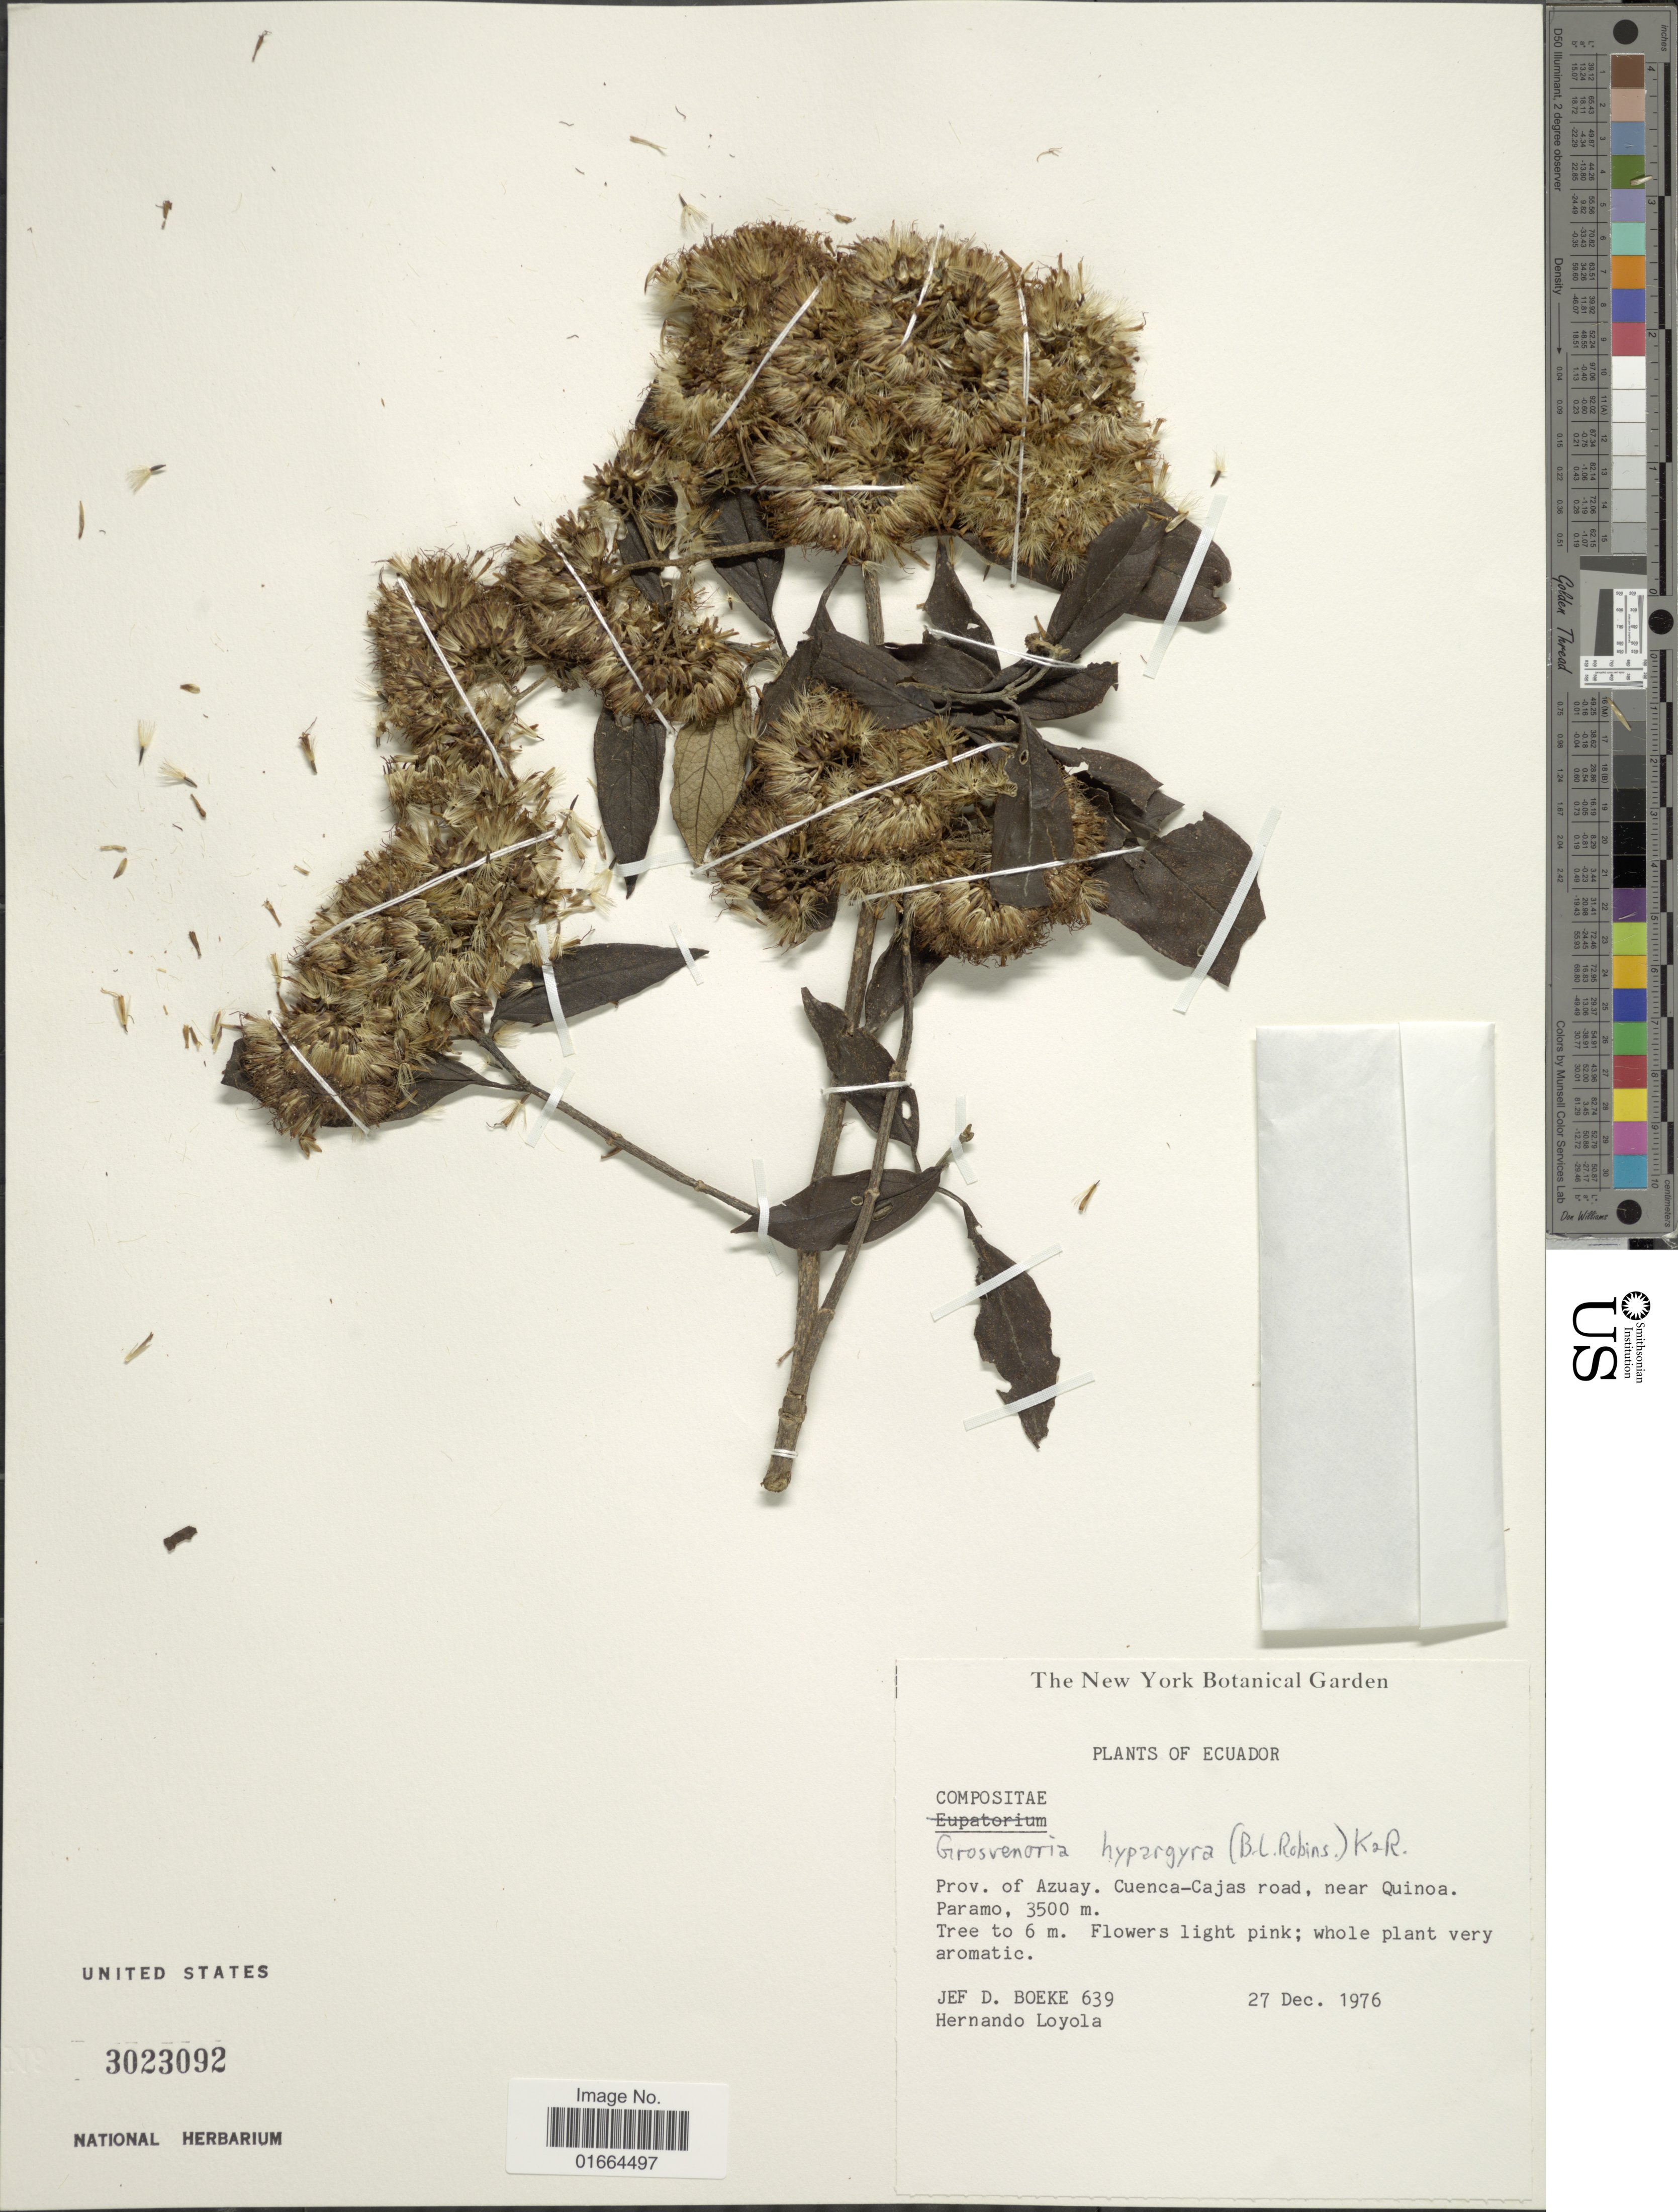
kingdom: Plantae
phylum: Tracheophyta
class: Magnoliopsida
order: Asterales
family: Asteraceae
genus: Grosvenoria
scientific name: Grosvenoria hypargyra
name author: (B.L. Rob.) R.M. King & H. Rob.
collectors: J. D. Boeke & H. Loyola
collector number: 639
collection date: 1976-12-27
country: Ecuador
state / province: Azuay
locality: Prov. of Azuay. Cuenca-Cajas road, near Quinoa Paramo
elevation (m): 3500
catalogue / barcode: US 3023092